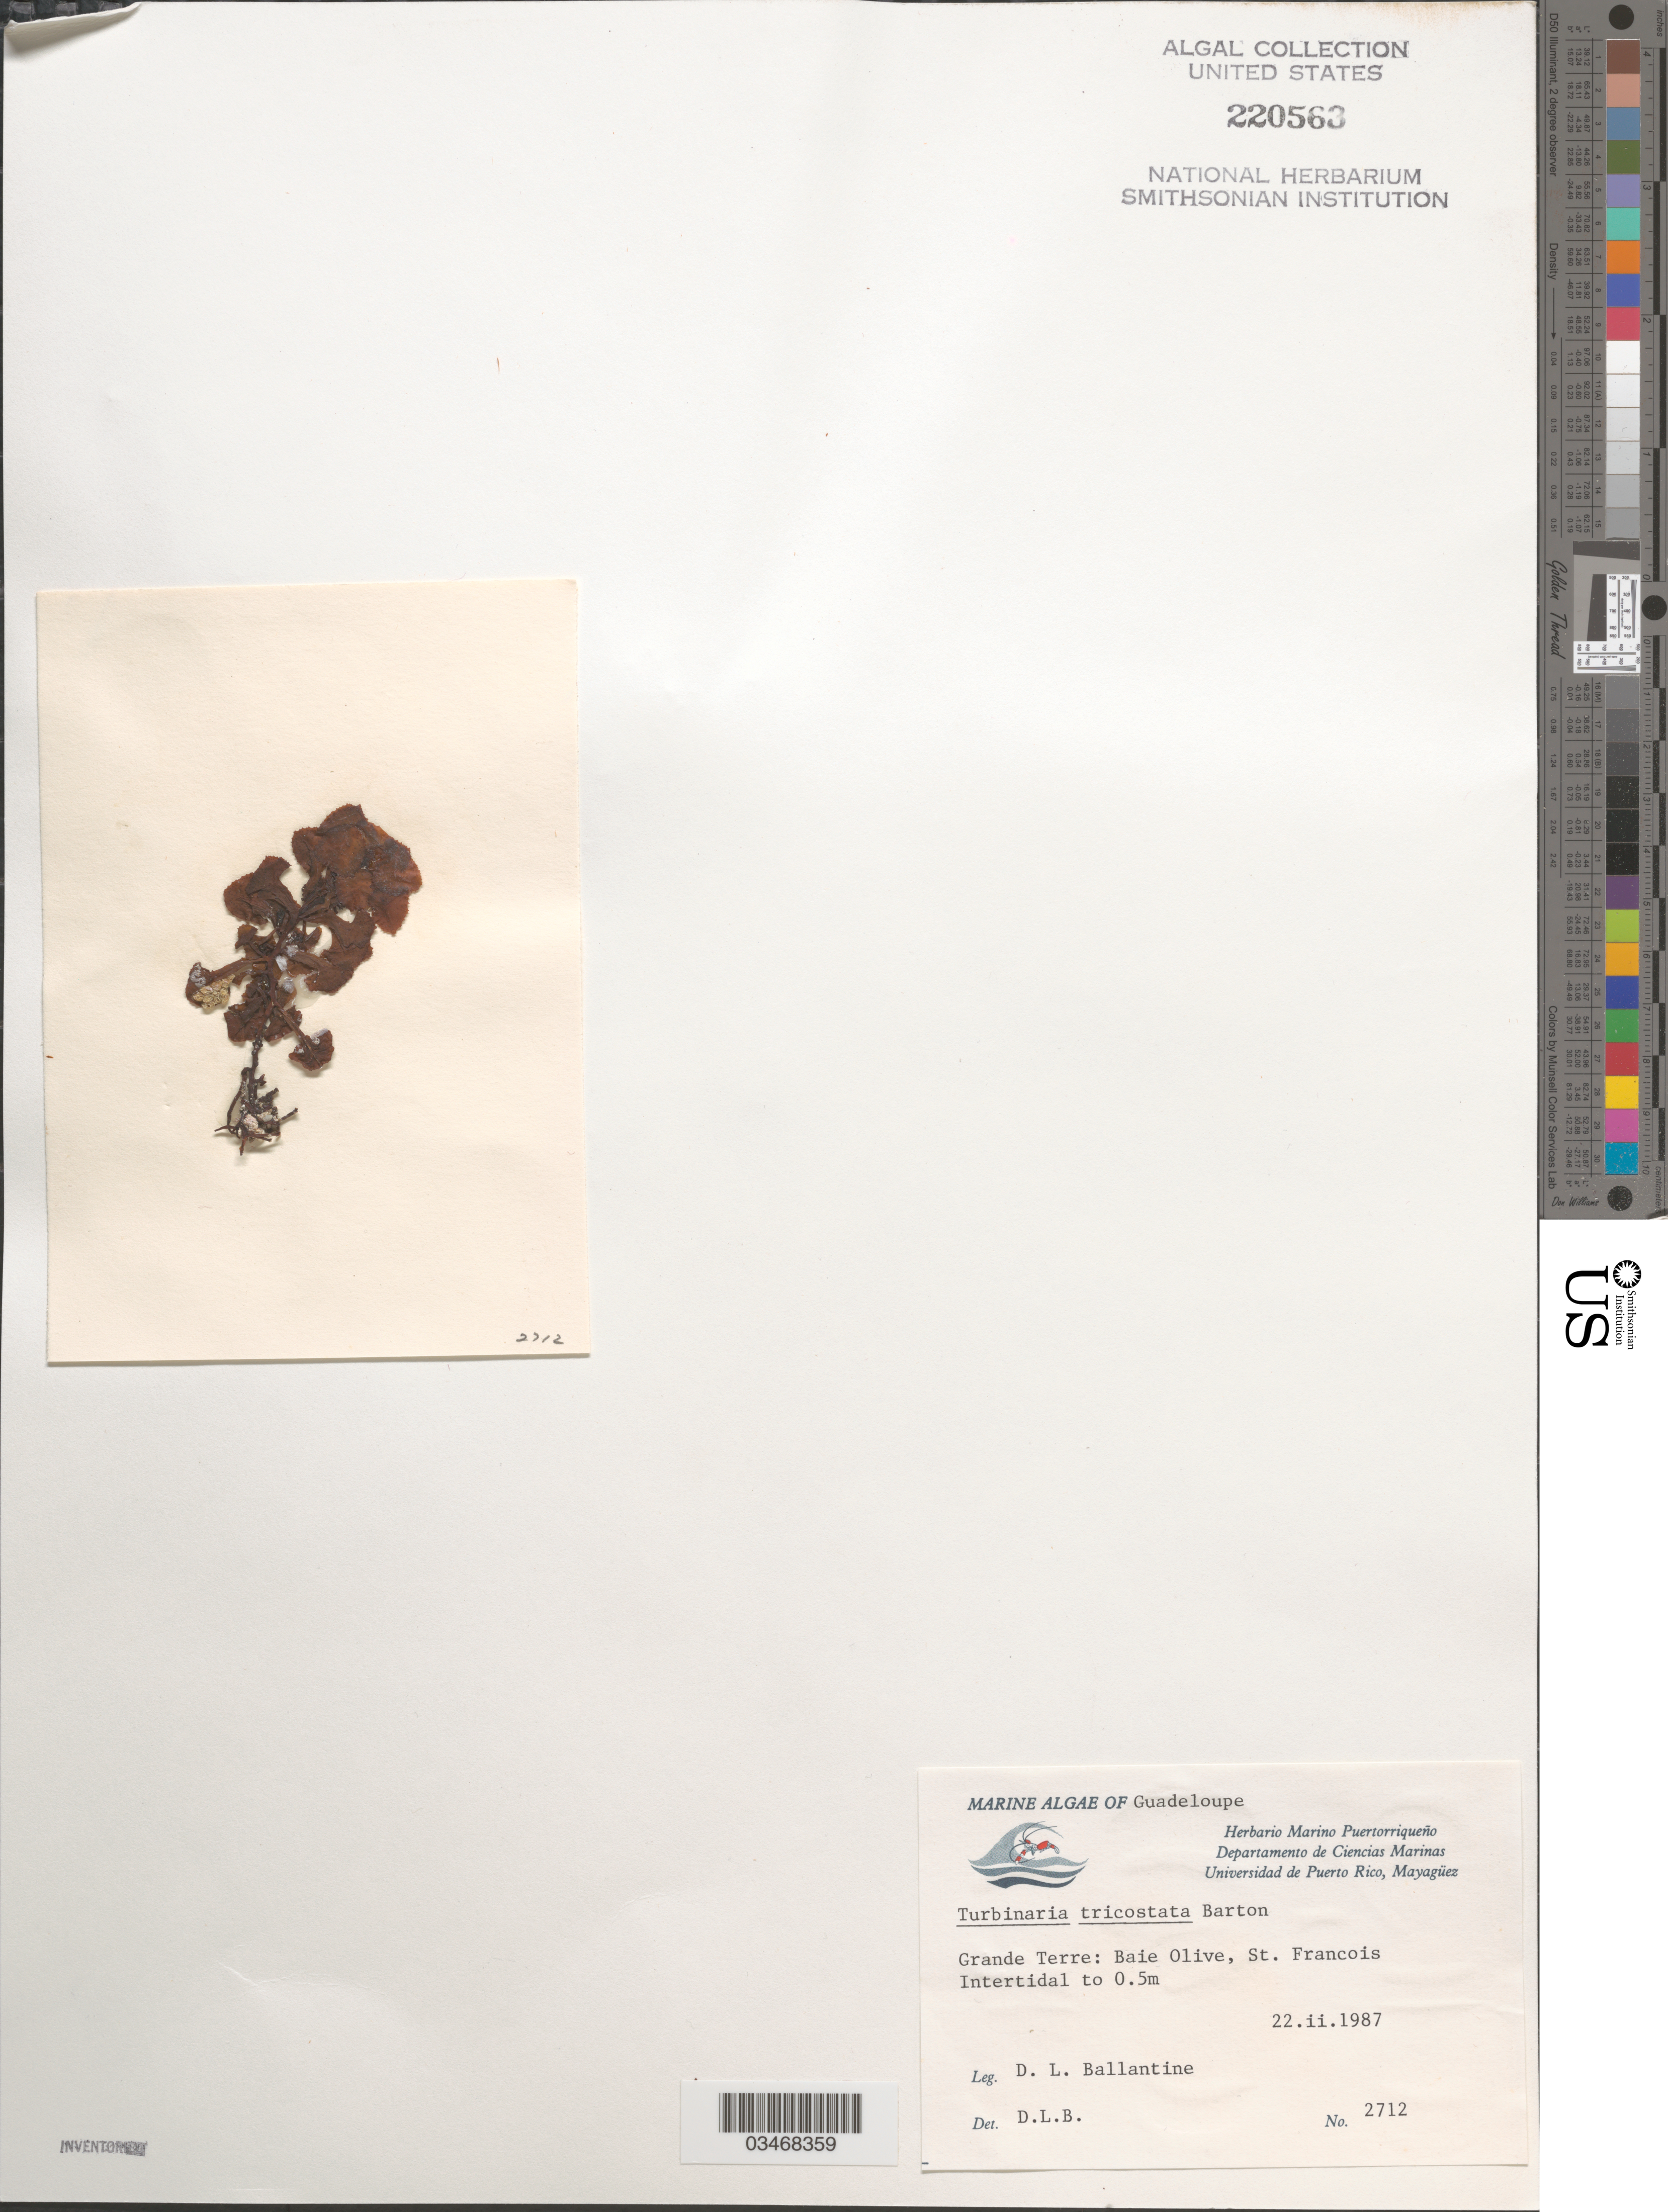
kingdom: Chromista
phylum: Ochrophyta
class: Phaeophyceae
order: Fucales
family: Sargassaceae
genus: Turbinaria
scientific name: Turbinaria tricostata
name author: E.S. Barton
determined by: Ballantine, D. L.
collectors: D.L. Ballantine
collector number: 2712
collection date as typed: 22 Feb 1987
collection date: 1987-02-22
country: Guadeloupe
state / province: Grande-Terre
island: Grande Terre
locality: Baie Olive, St. Francois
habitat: Intertidal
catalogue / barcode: US 220563